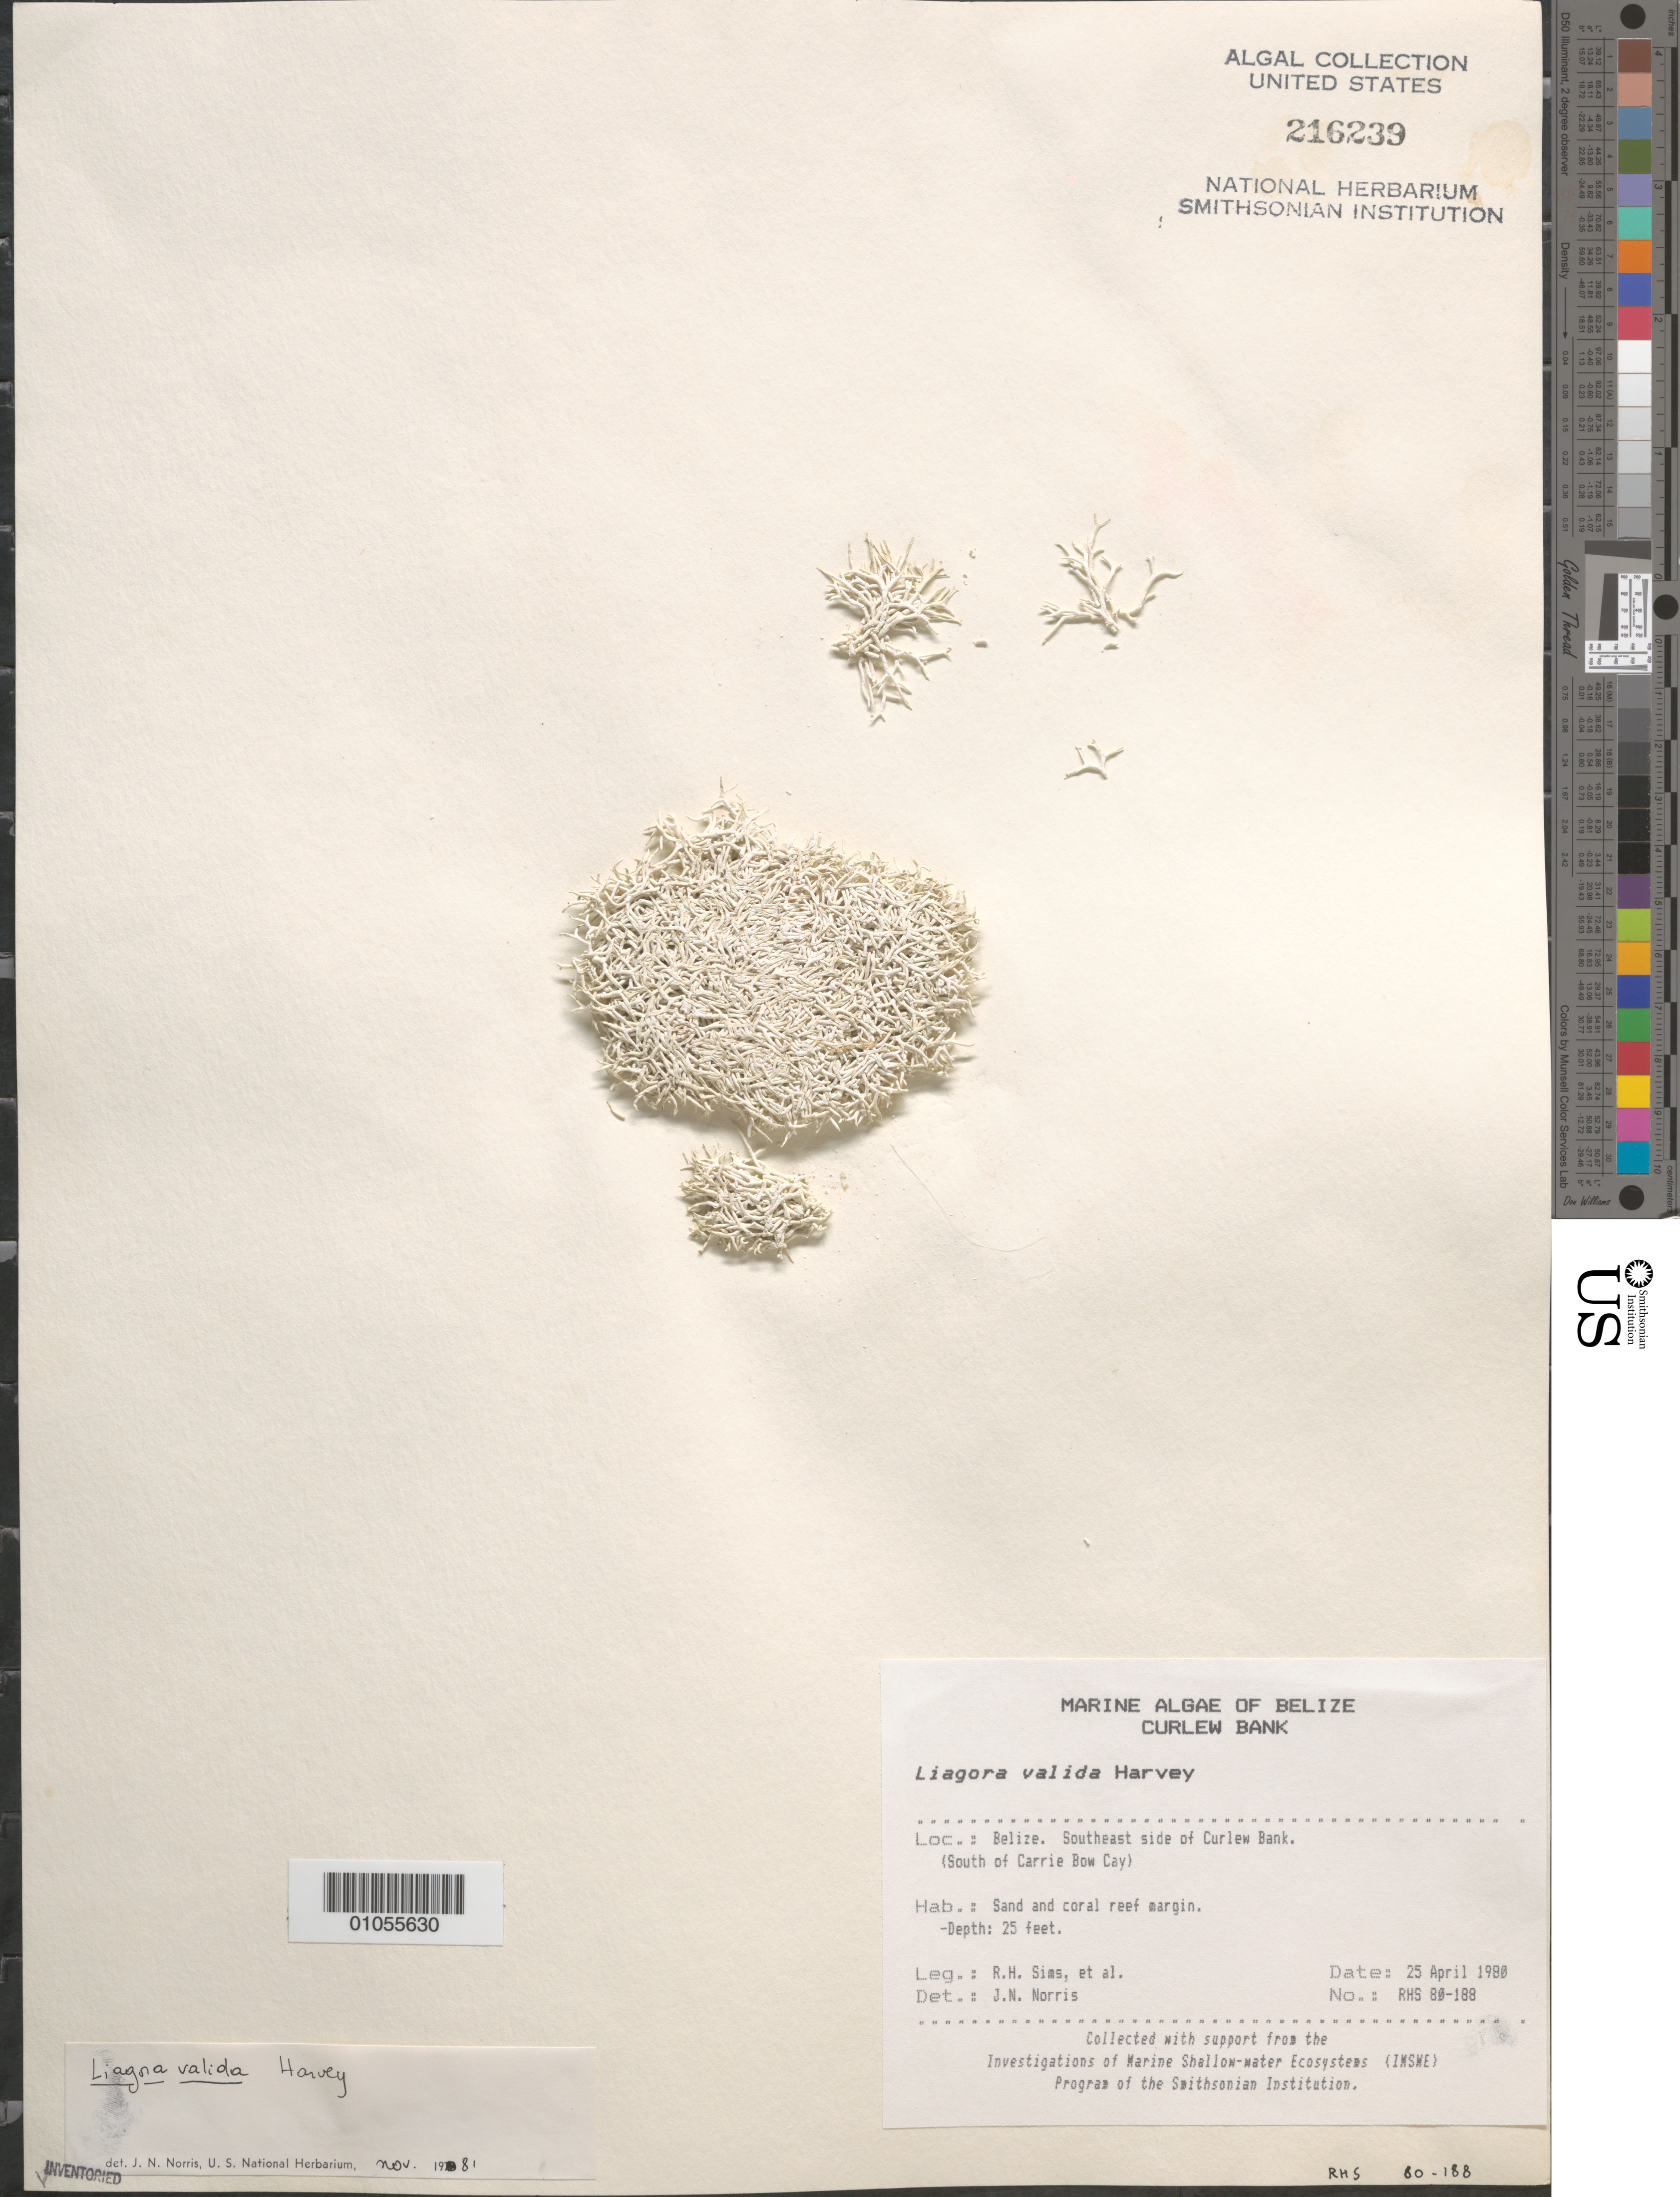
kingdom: Plantae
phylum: Rhodophyta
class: Florideophyceae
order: Nemaliales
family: Liagoraceae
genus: Titanophycus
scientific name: Titanophycus validus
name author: (Harv.) Huisman et al.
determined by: Algae name updating Project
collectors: R. H. Sims & et al.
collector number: RHS 80-188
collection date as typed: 25 Apr 1980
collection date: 1980-04-25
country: Belize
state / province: Stann Creek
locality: Curlew Bank, south of Carrie Bow Cay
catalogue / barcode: US 216239